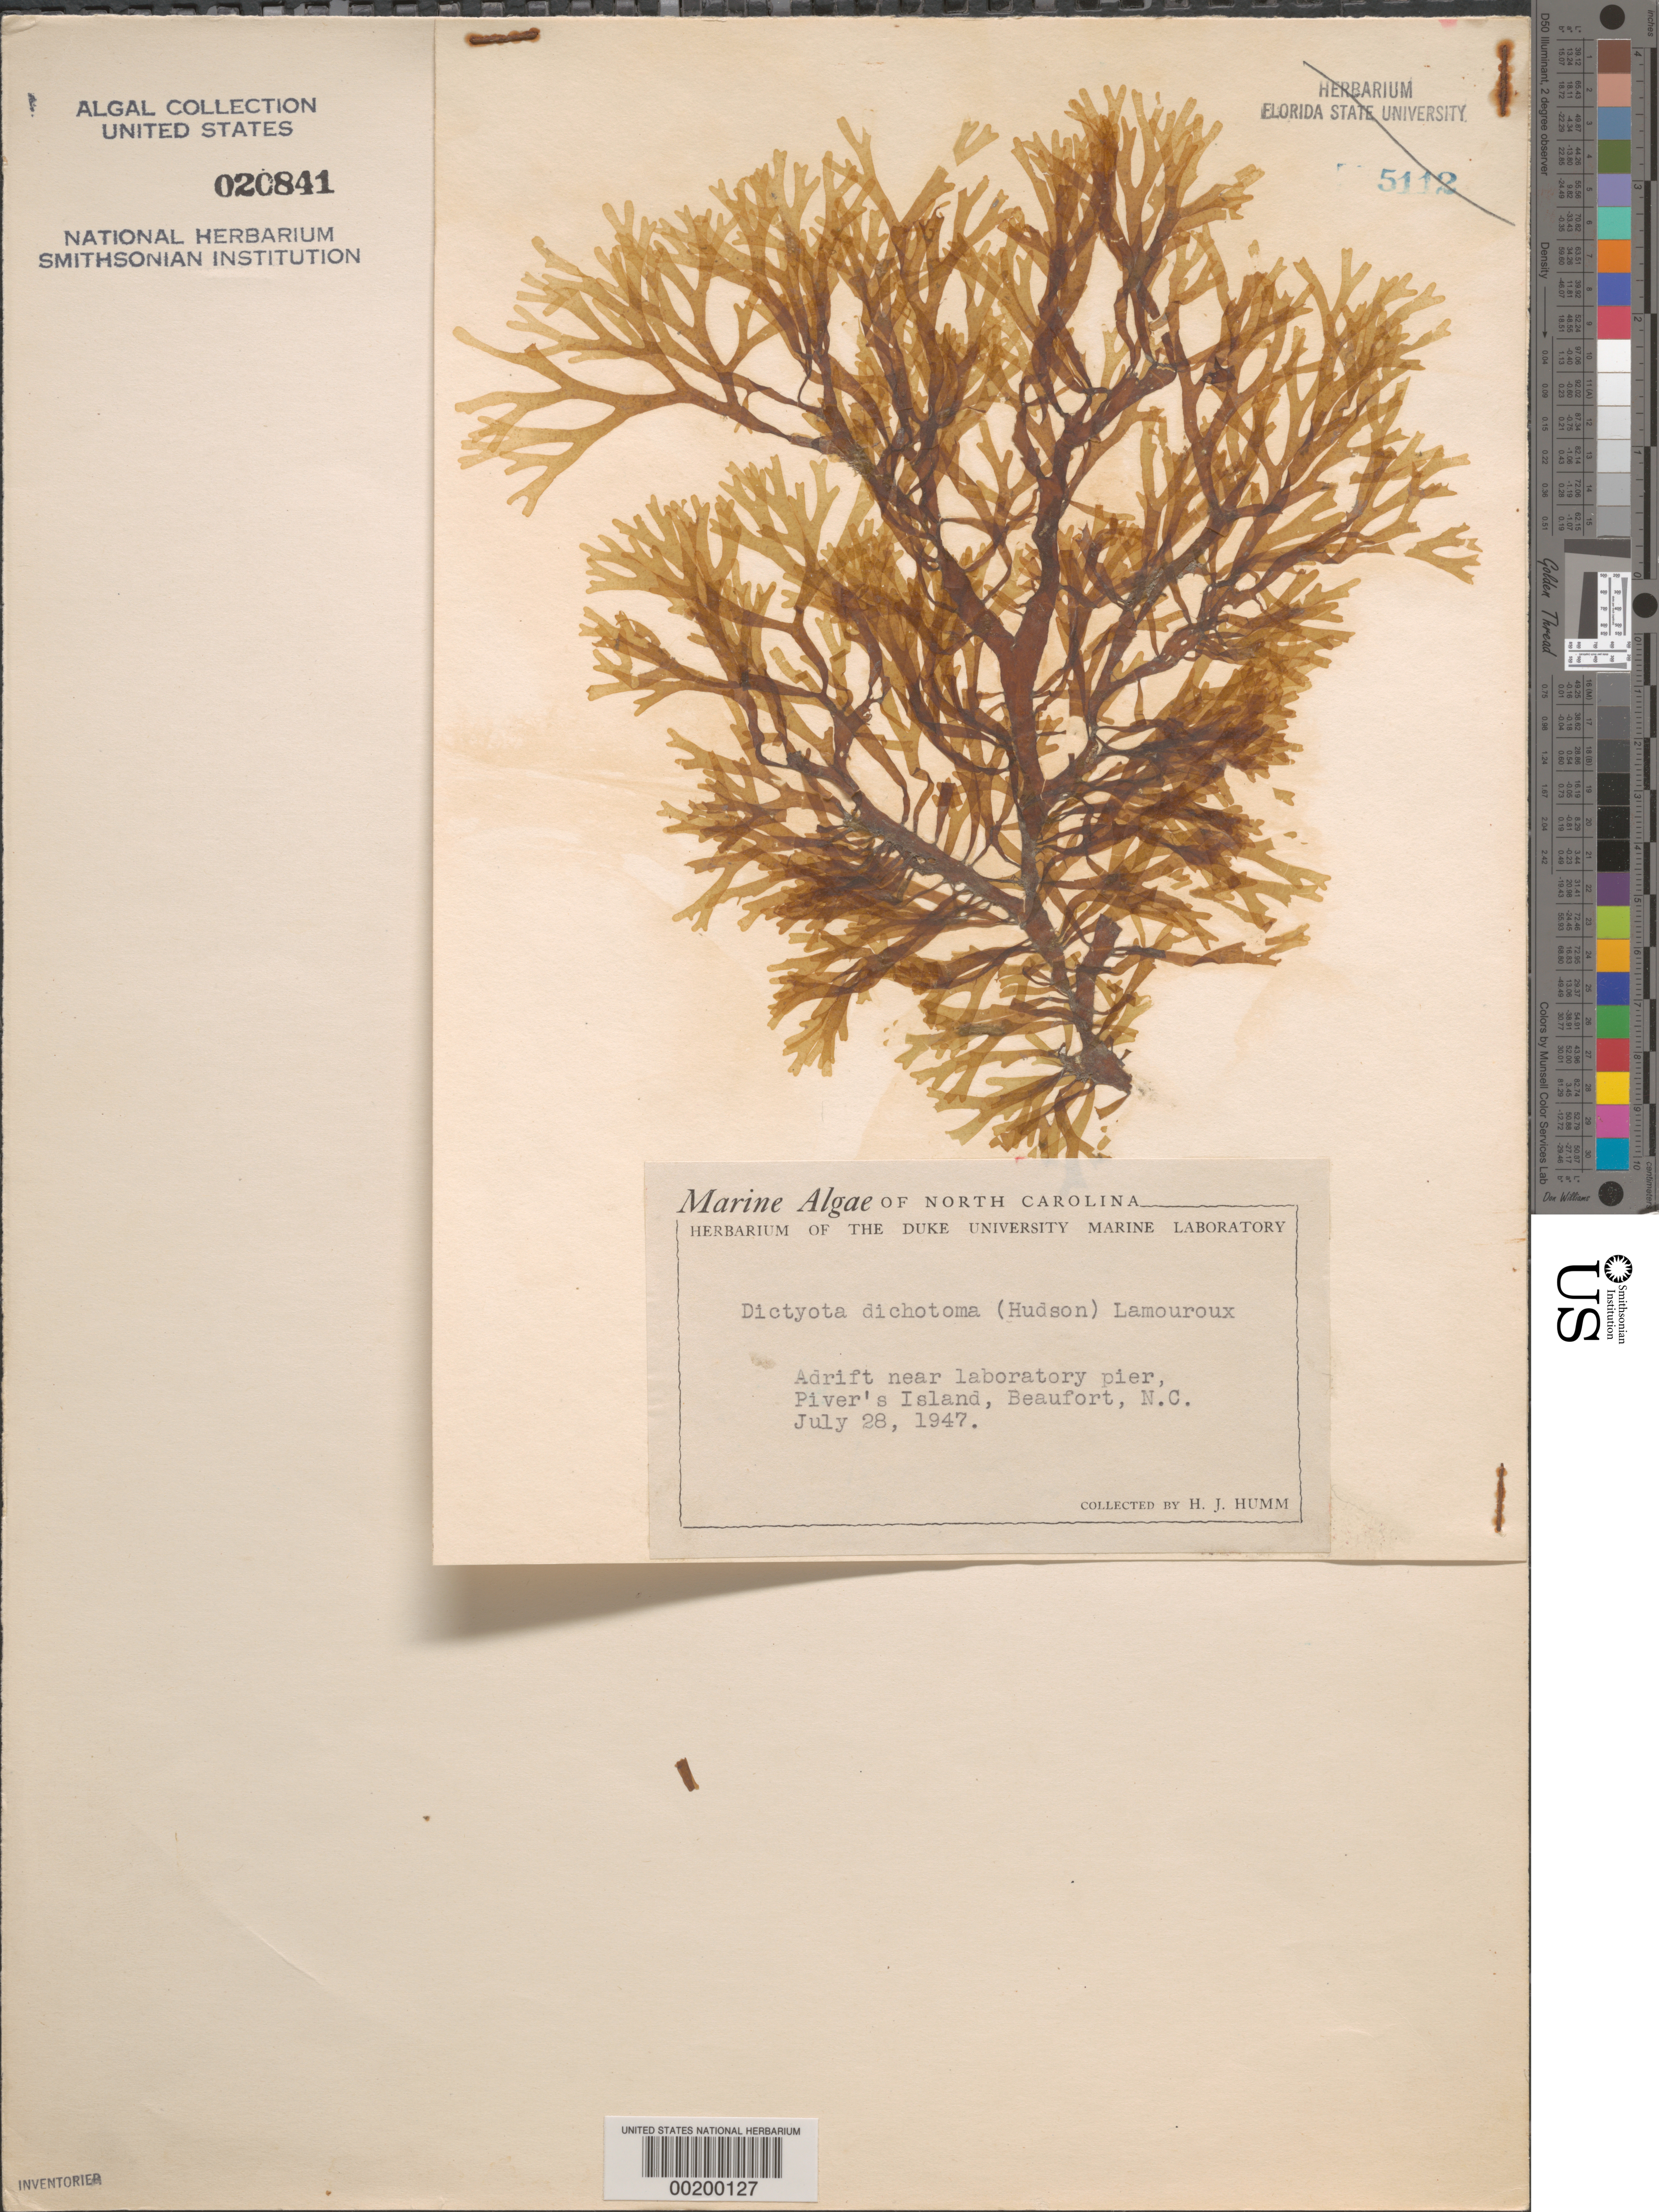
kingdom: Chromista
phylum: Ochrophyta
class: Phaeophyceae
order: Dictyotales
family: Dictyotaceae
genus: Dictyota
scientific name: Dictyota dichotoma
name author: (Huds.) J.V.Lamouroux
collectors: H. J. Humm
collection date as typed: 28 Jul 1947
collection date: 1947-07-28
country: United States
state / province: North Carolina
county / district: Carteret County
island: Pivers Island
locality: Beaufort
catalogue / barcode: US 20841